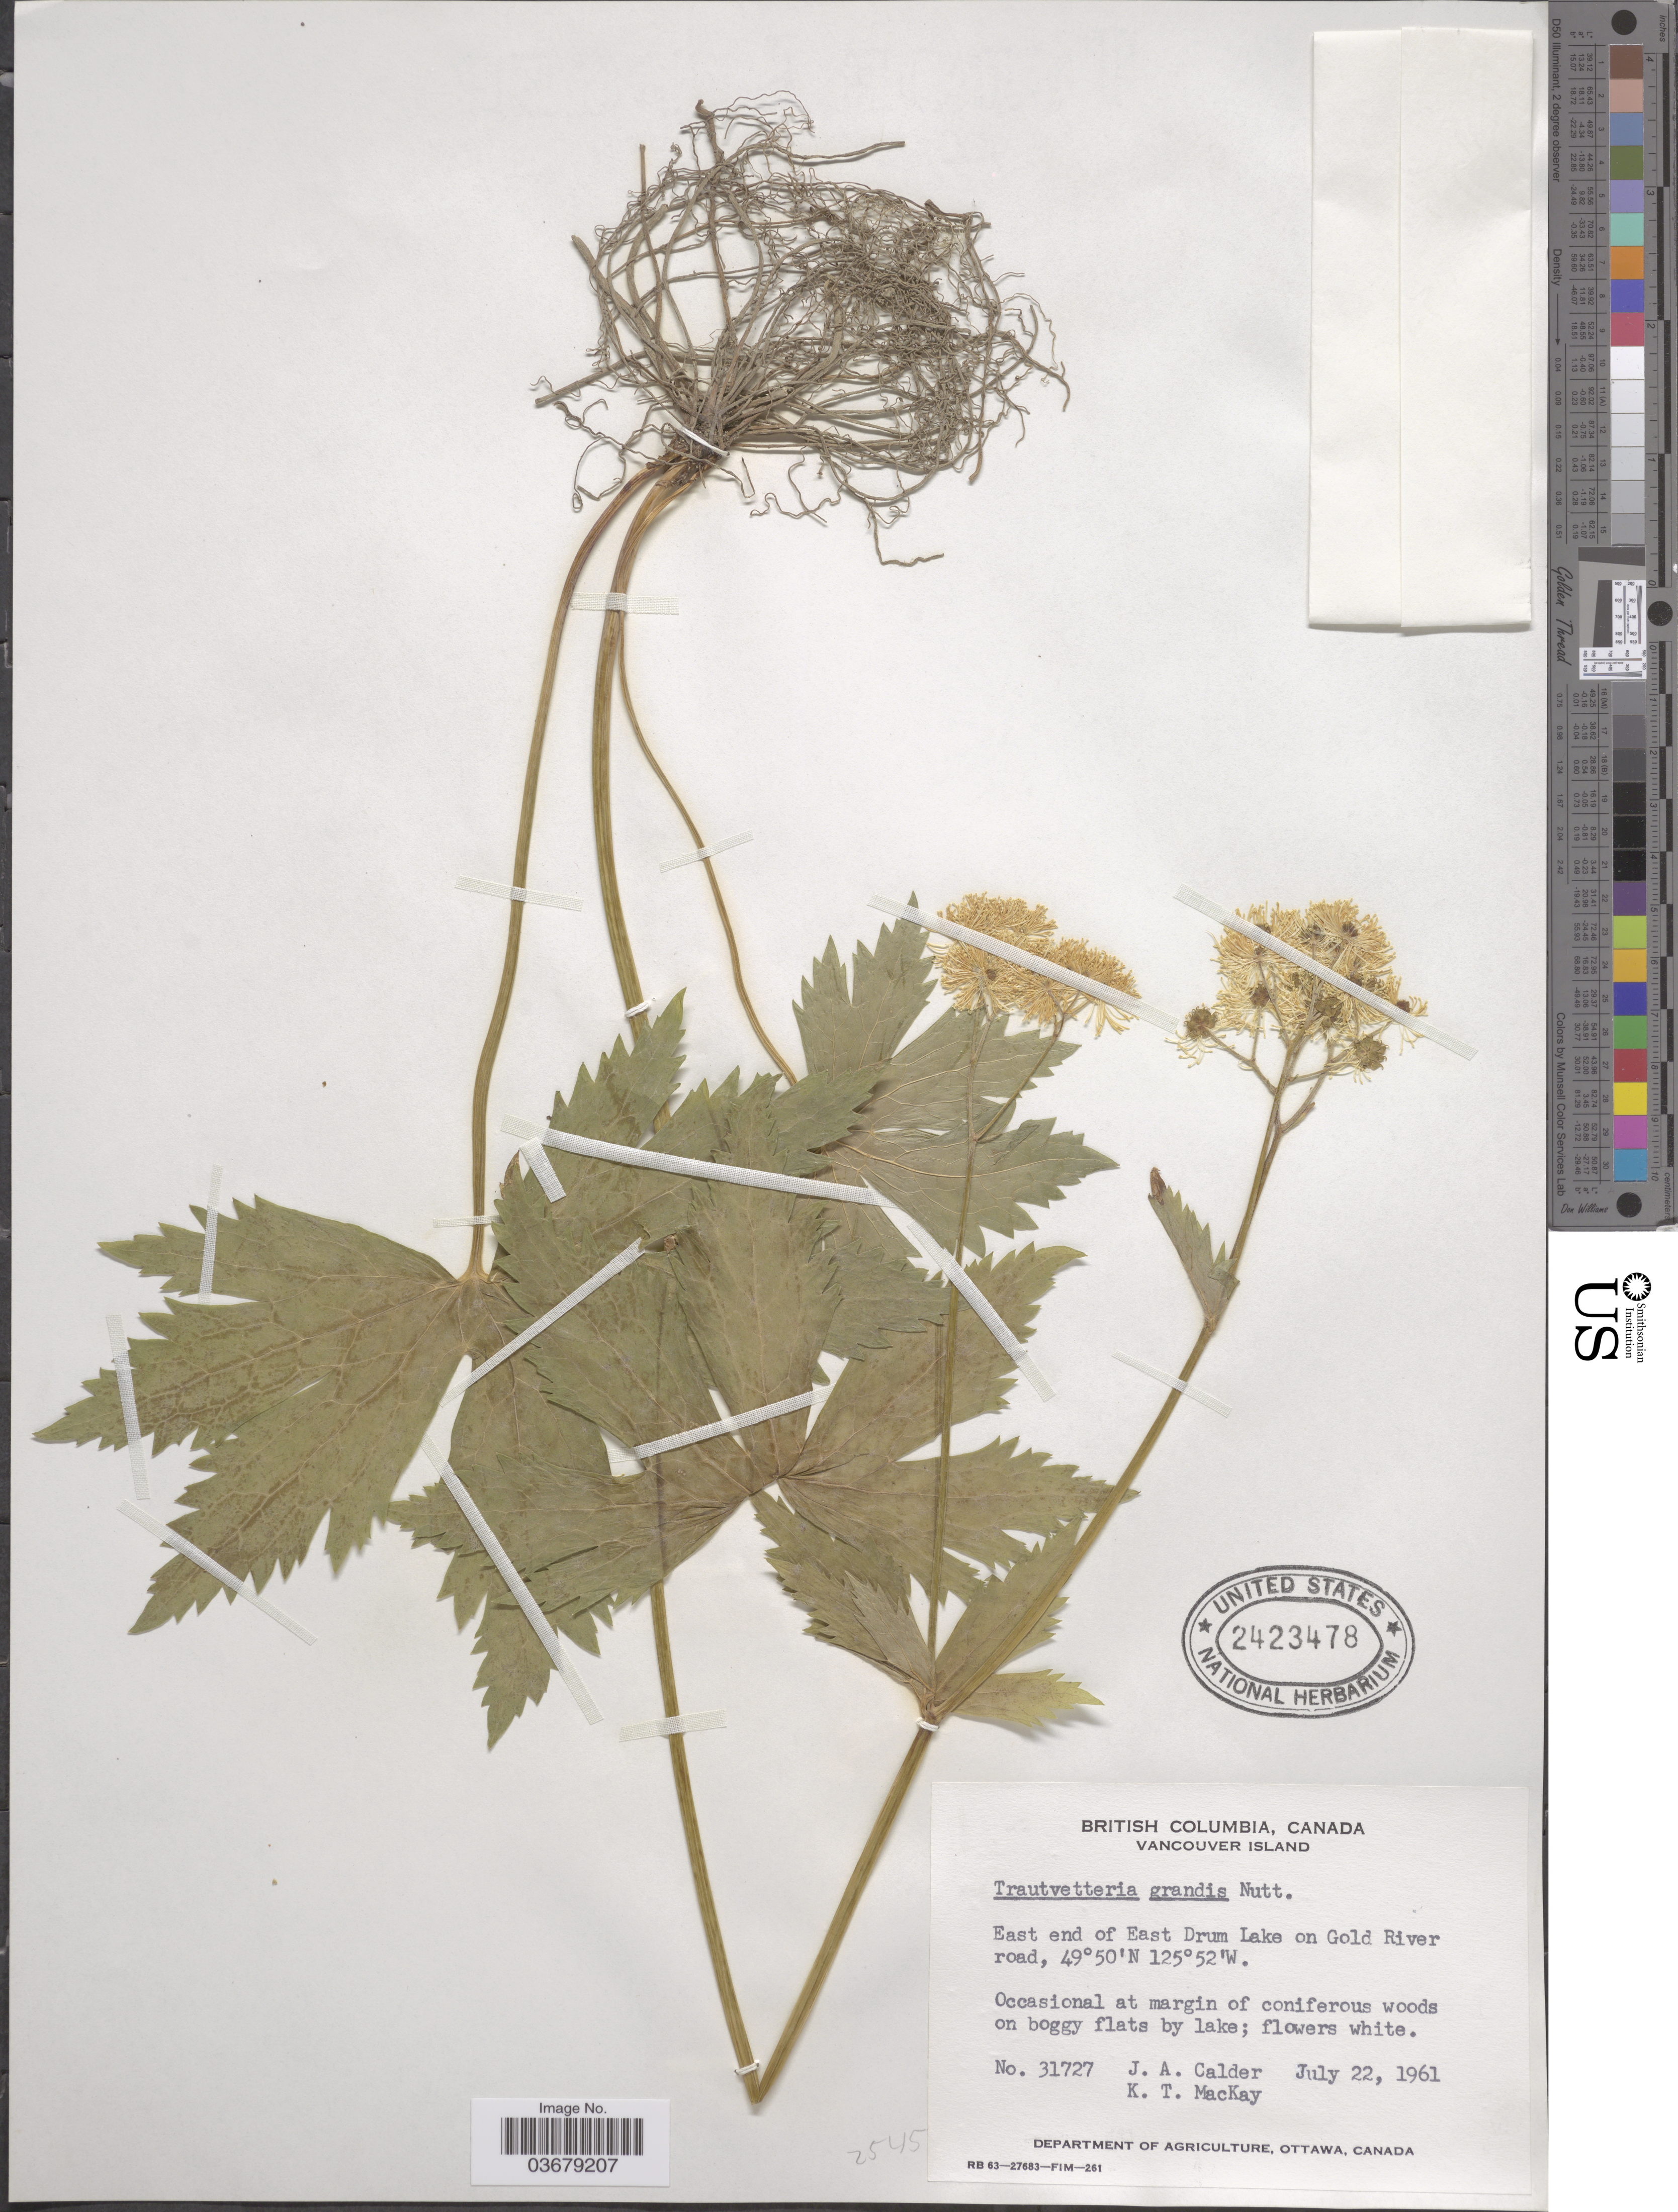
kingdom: Plantae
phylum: Tracheophyta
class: Magnoliopsida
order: Ranunculales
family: Ranunculaceae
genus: Trautvetteria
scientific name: Trautvetteria caroliniensis var. grandis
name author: (Water) Vail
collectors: J. A. Calder & K. T. Mackay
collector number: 31727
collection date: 1961-07-22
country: Canada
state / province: British Columbia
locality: Vancouver Island. East end of East Drum Lake on Gold River road.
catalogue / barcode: US 2423478